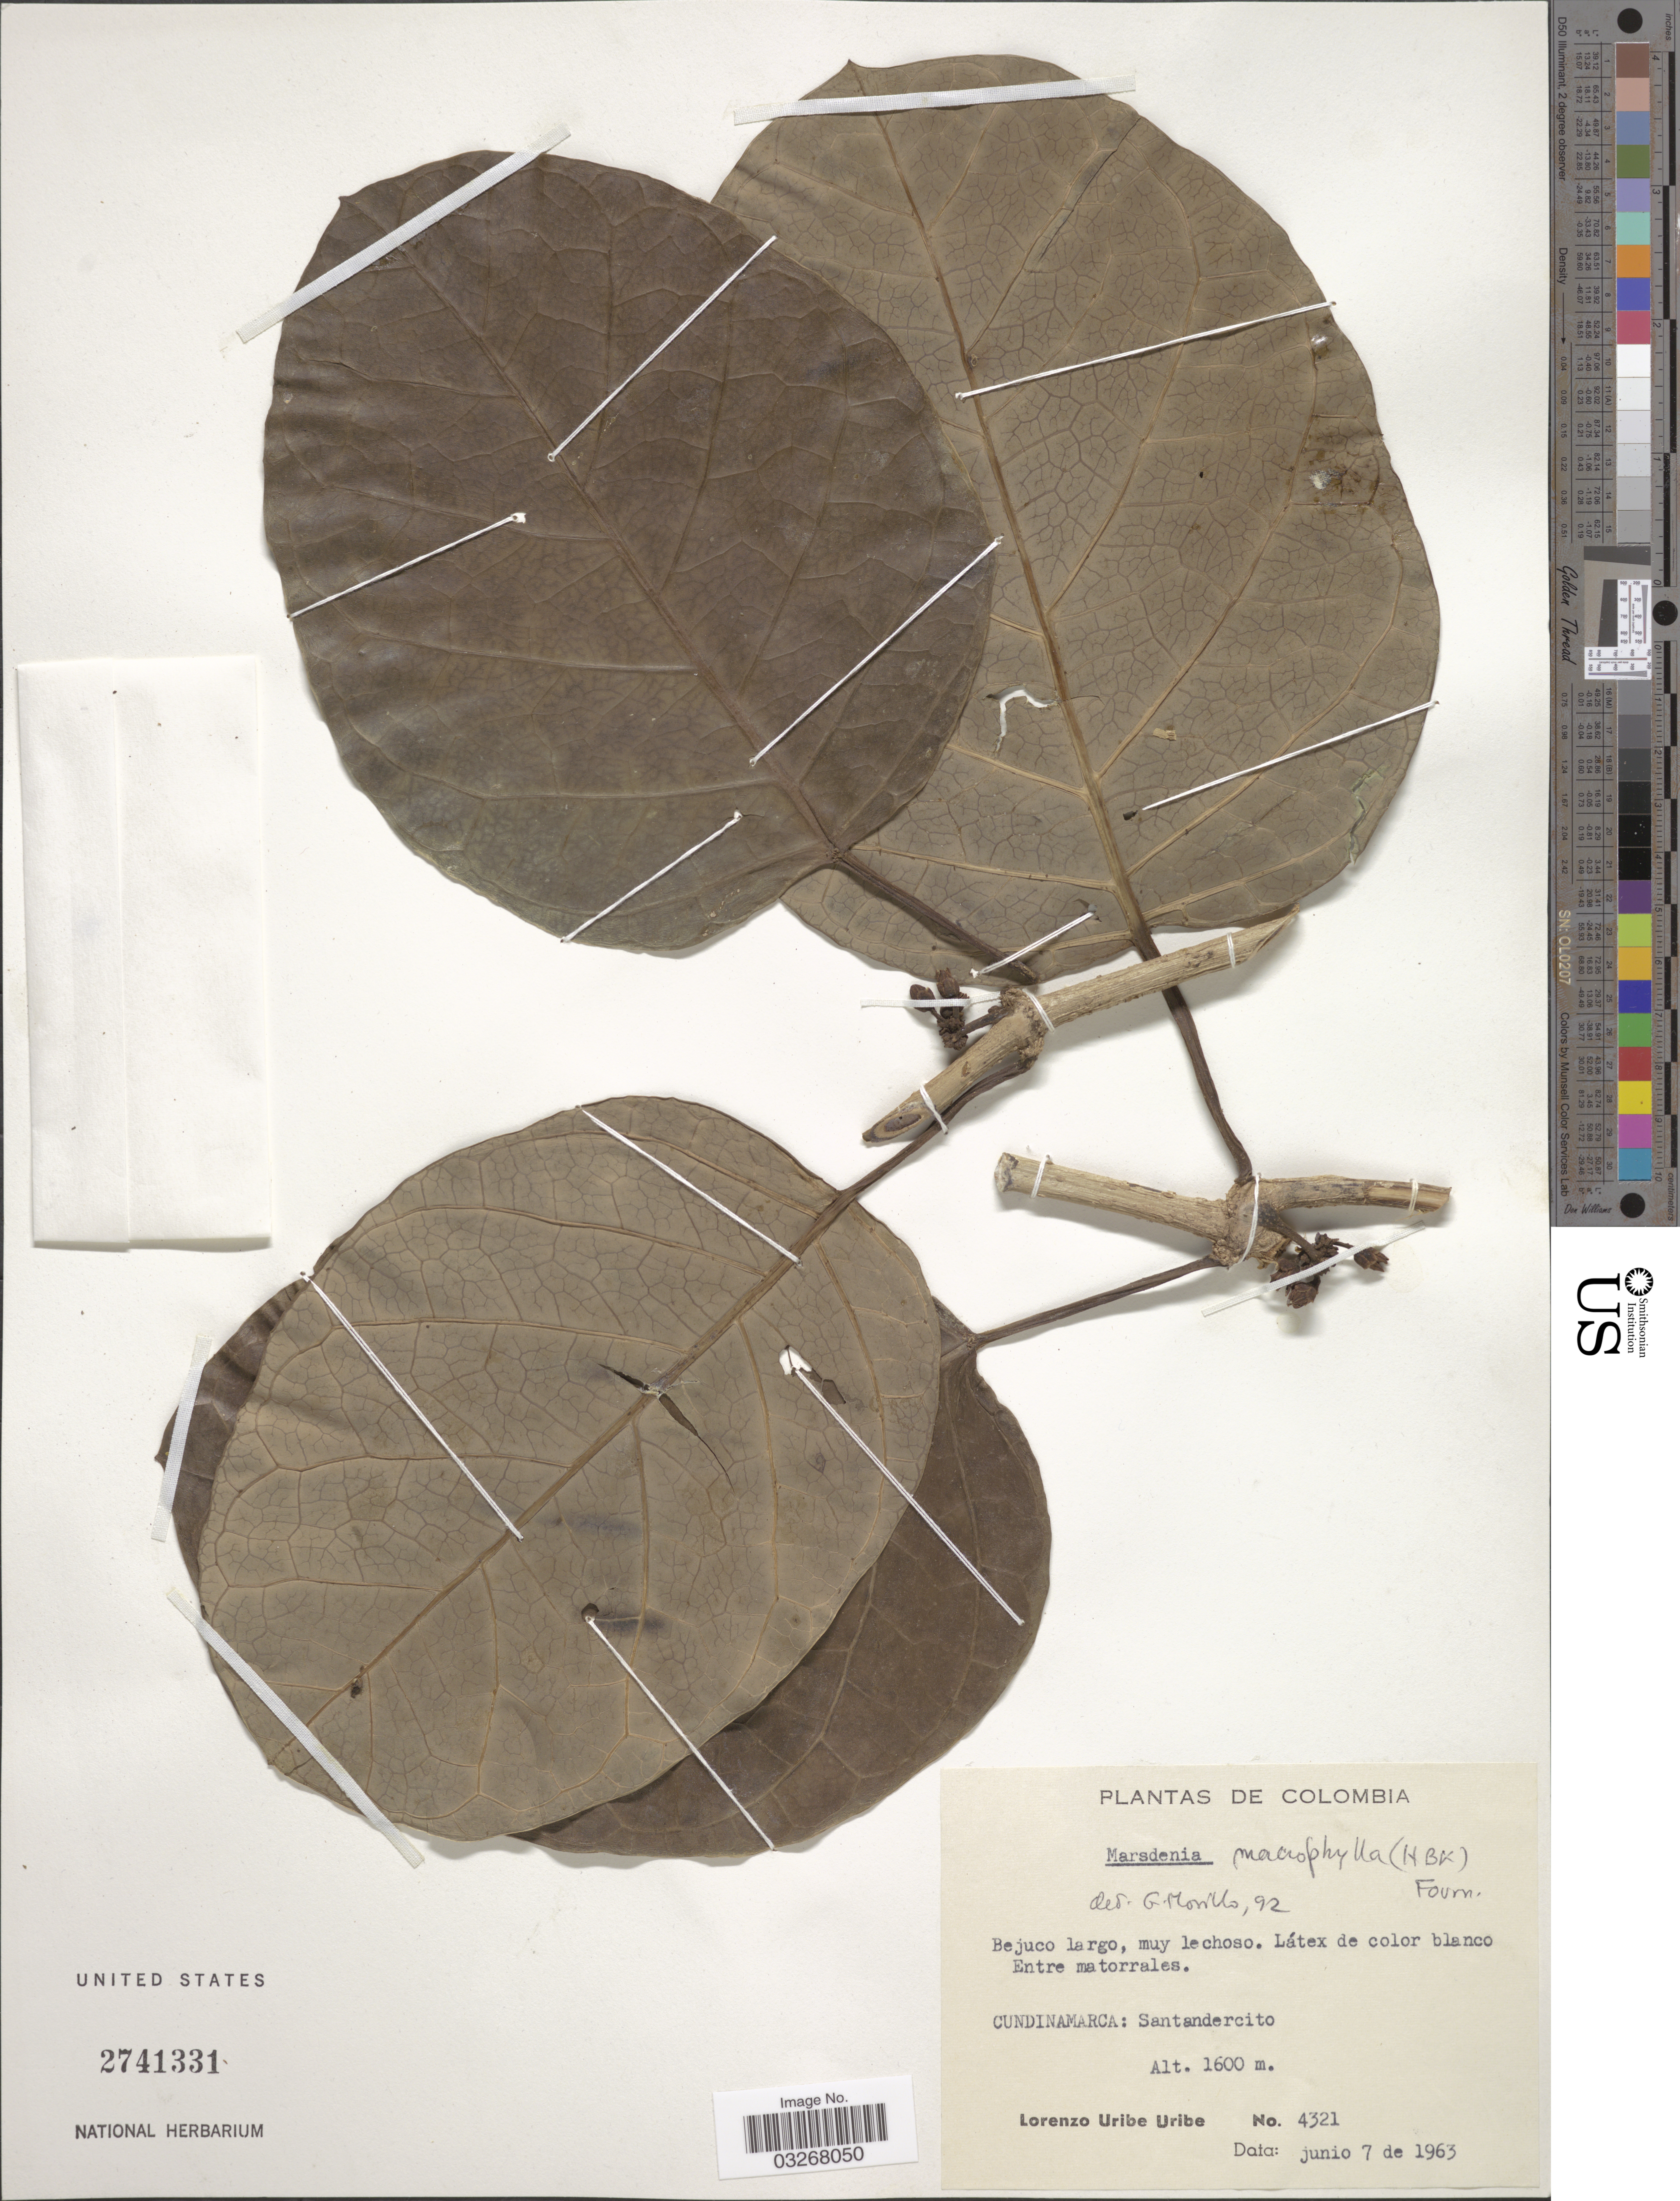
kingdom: Plantae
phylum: Tracheophyta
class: Magnoliopsida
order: Gentianales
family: Apocynaceae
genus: Marsdenia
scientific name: Marsdenia macrophylla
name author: (Humb. & Bonpl. ex Schult.) E. Fourn.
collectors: L. Uribe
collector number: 4321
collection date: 1963-06-07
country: Colombia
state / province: Cundinamarca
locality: Cundinamarca: Santandercito.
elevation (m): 1600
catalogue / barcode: US 2741331